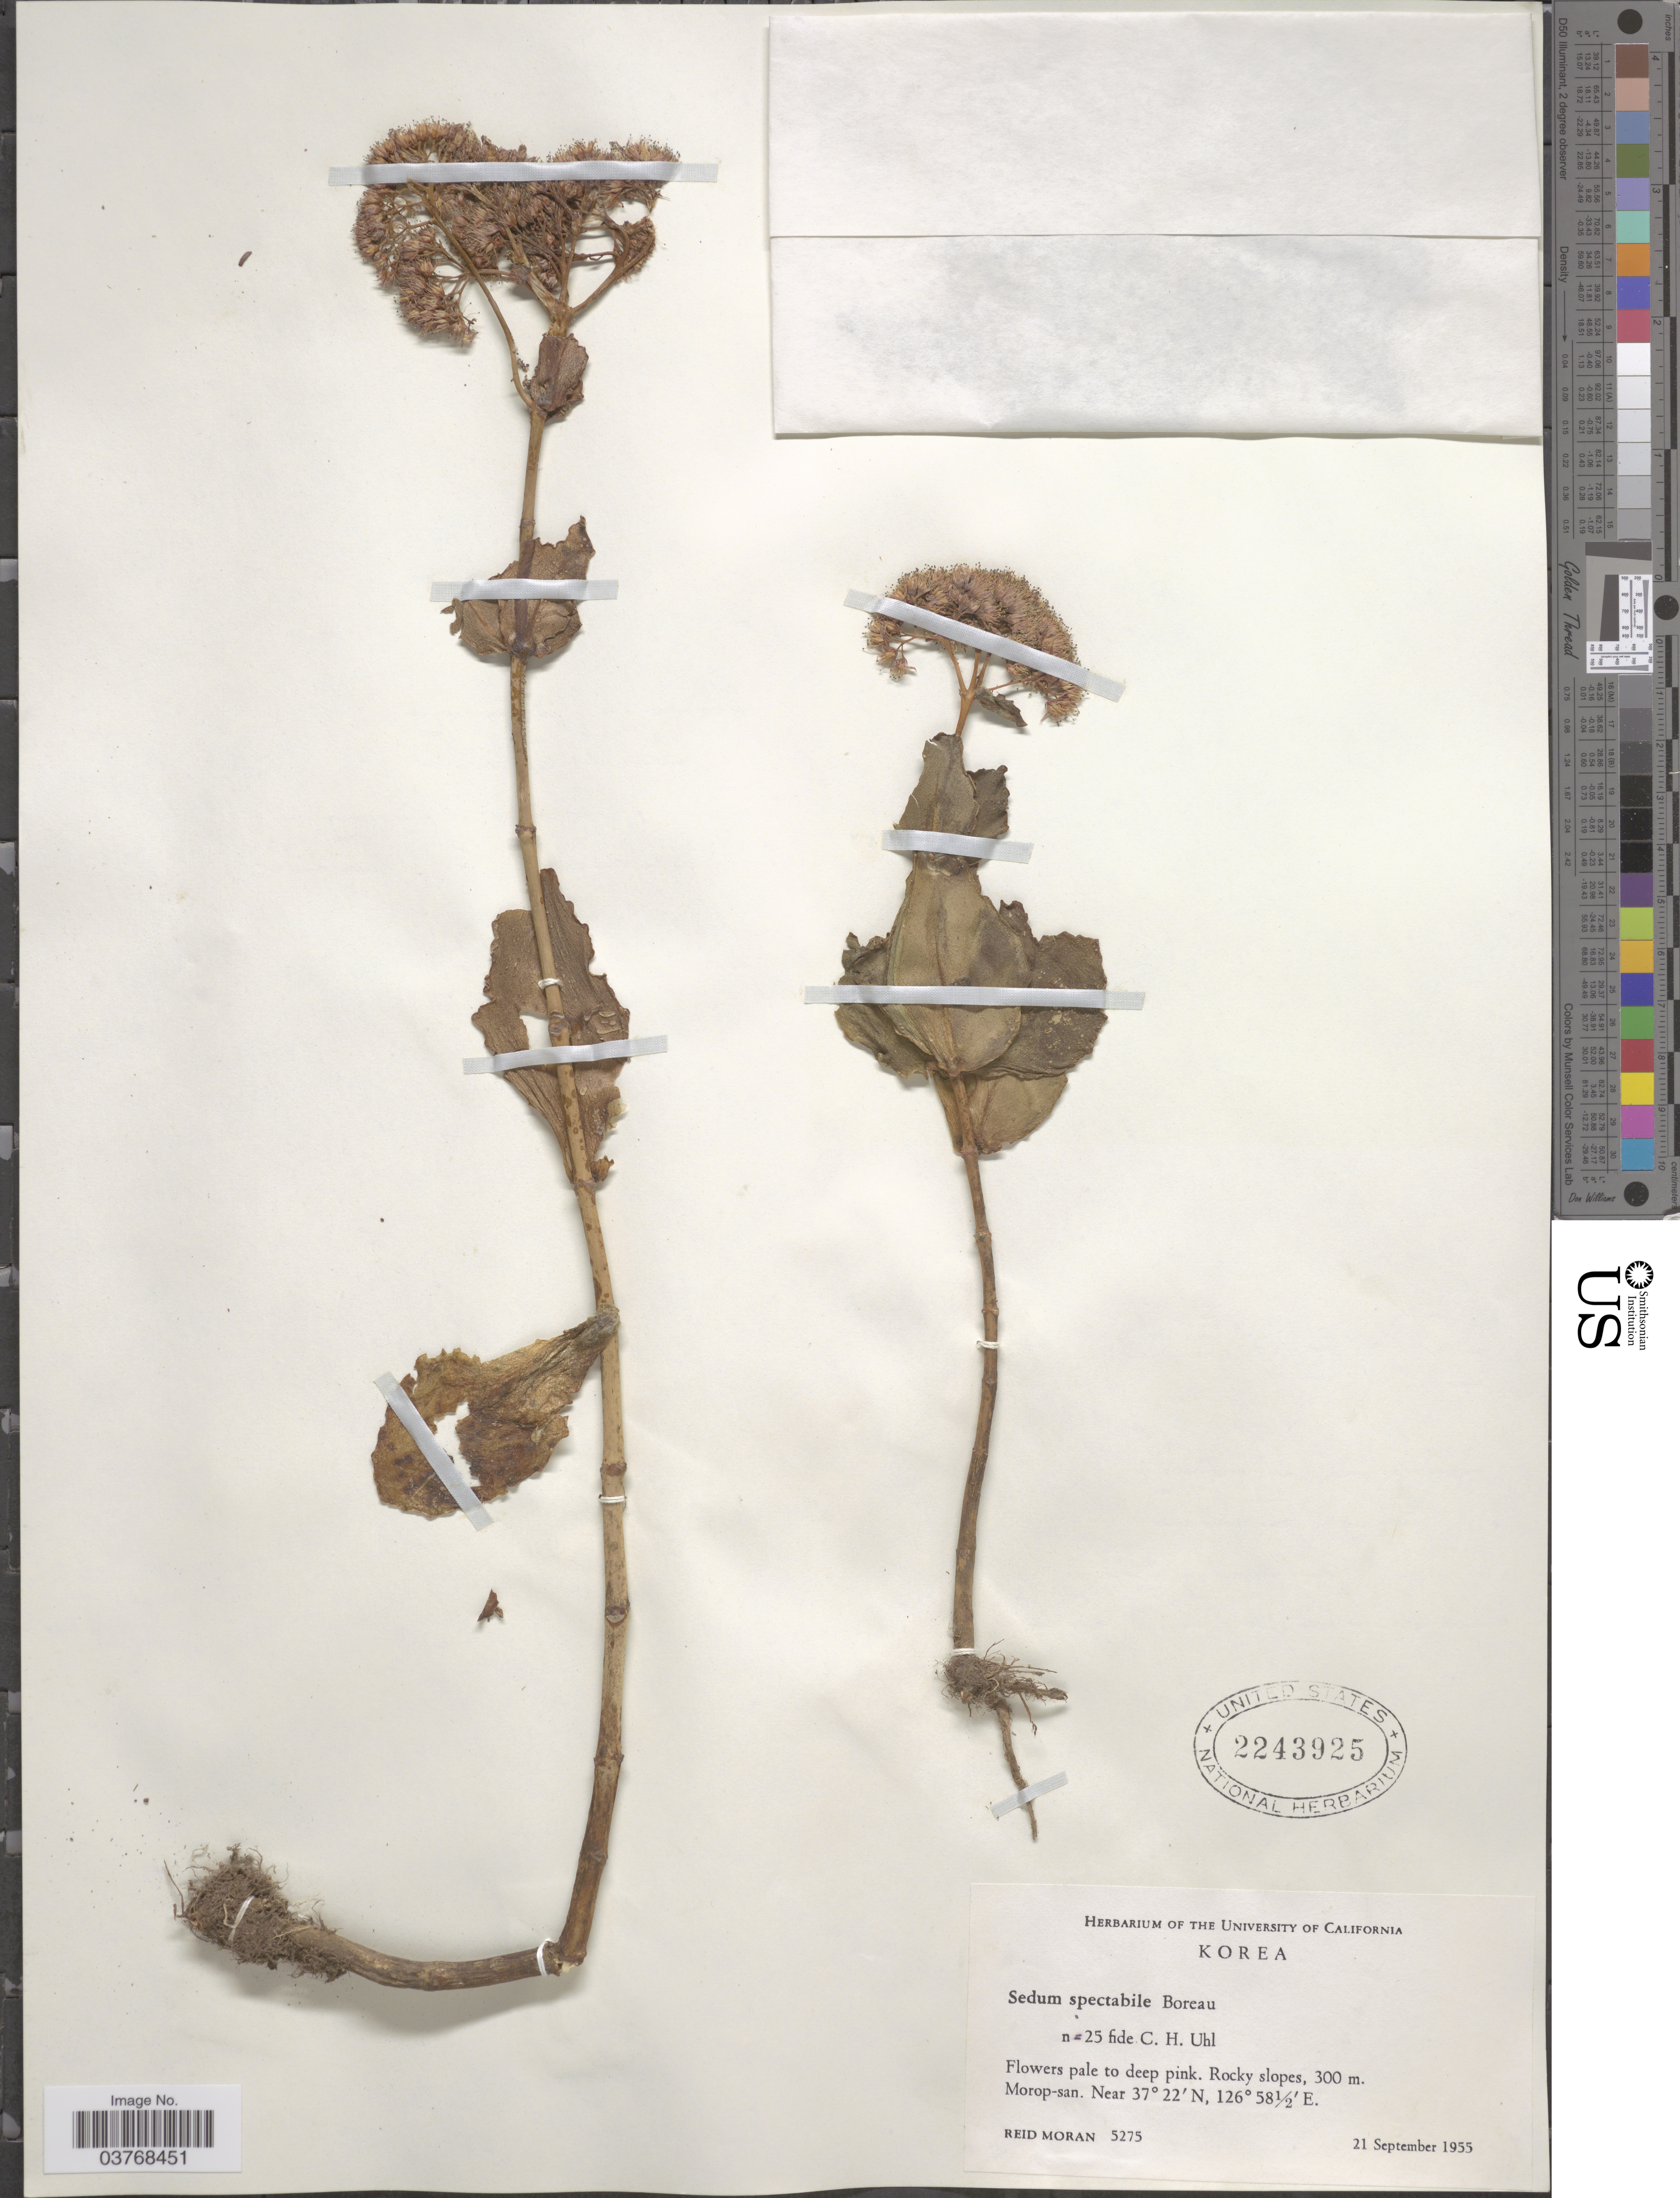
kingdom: Plantae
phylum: Tracheophyta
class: Magnoliopsida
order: Saxifragales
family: Crassulaceae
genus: Hylotelephium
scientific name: Hylotelephium spectabile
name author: (Boreau) H. Ohba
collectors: R. Moran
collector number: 5275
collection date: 1955-09-21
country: South Korea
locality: Morop-san (Morok-San?).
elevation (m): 300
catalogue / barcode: US 2243925